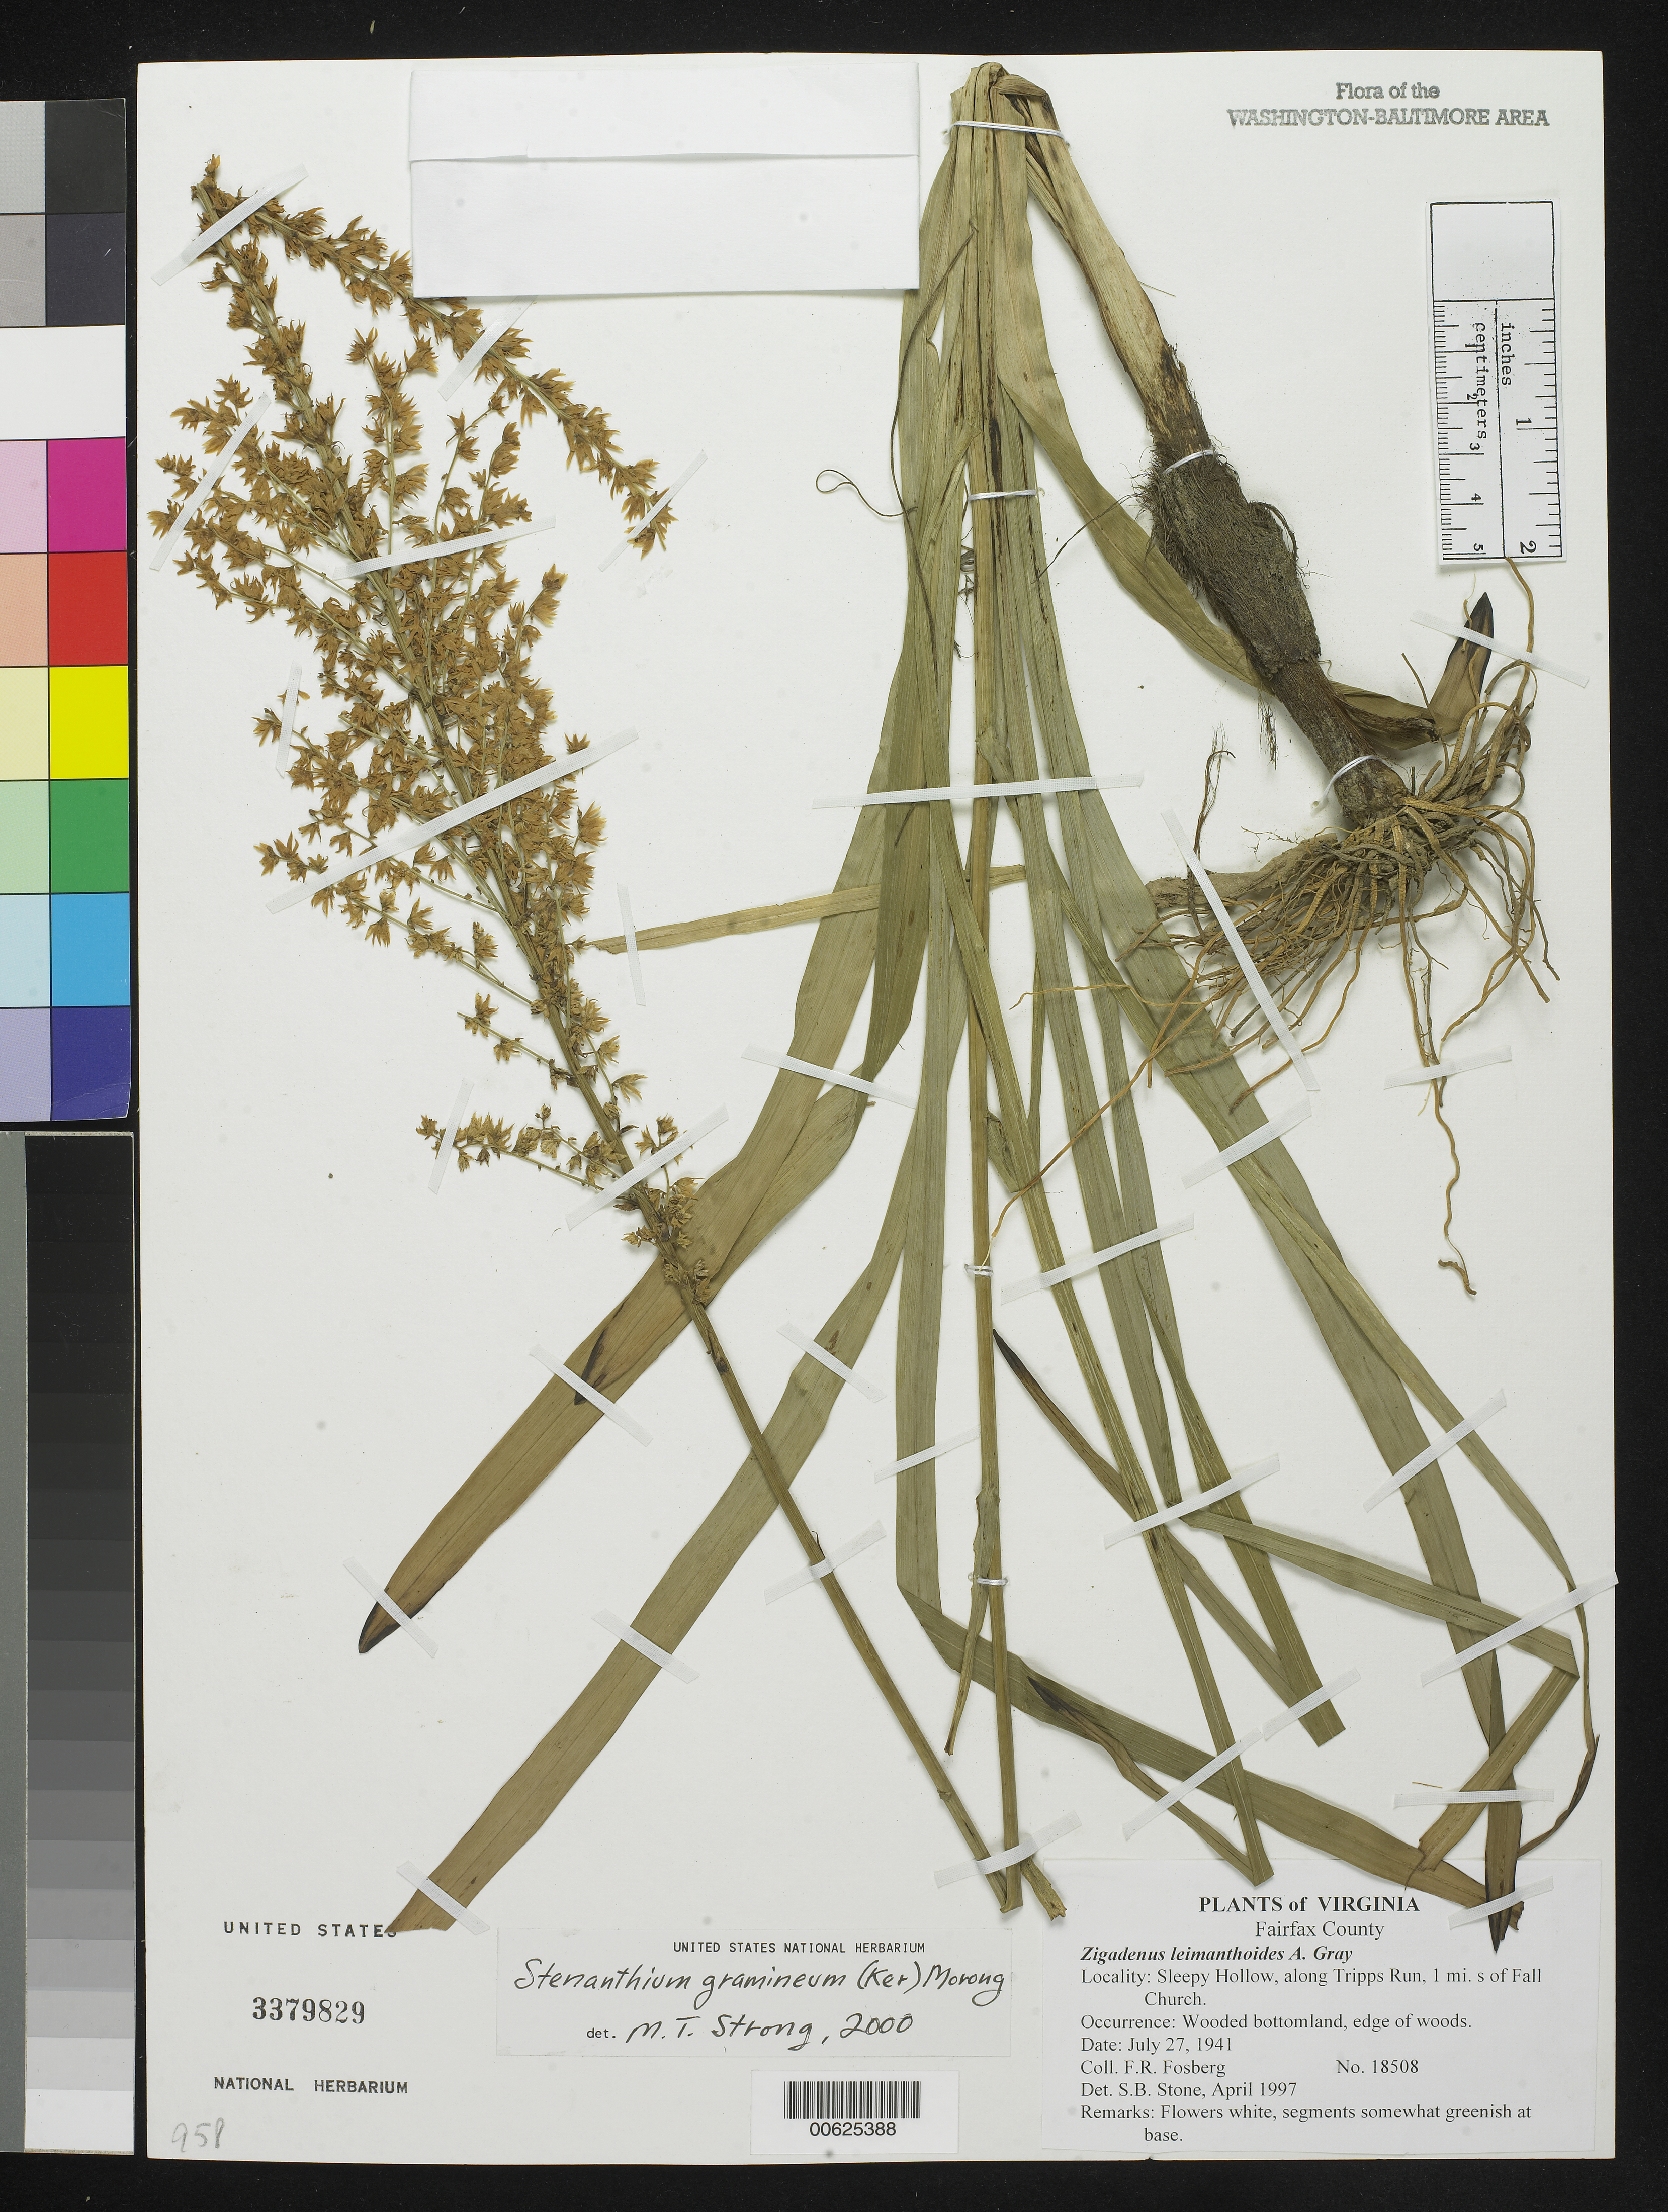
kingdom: Plantae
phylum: Tracheophyta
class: Liliopsida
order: Liliales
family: Melanthiaceae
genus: Stenanthium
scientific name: Stenanthium gramineum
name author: (Ker Gawl.) Morong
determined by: Strong, M. T., (US), Smithsonian Institution - National Museum of Natural History (UNITED STATES)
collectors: F. R. Fosberg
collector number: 18508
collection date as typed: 27 Jul 1941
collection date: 1941-07-27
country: United States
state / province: Virginia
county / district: Fairfax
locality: Sleepy Hollow, along Tripps Run, 1 mi. S of Falls Church.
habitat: Wooded bottomland, edge of woods.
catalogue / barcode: US 3379829